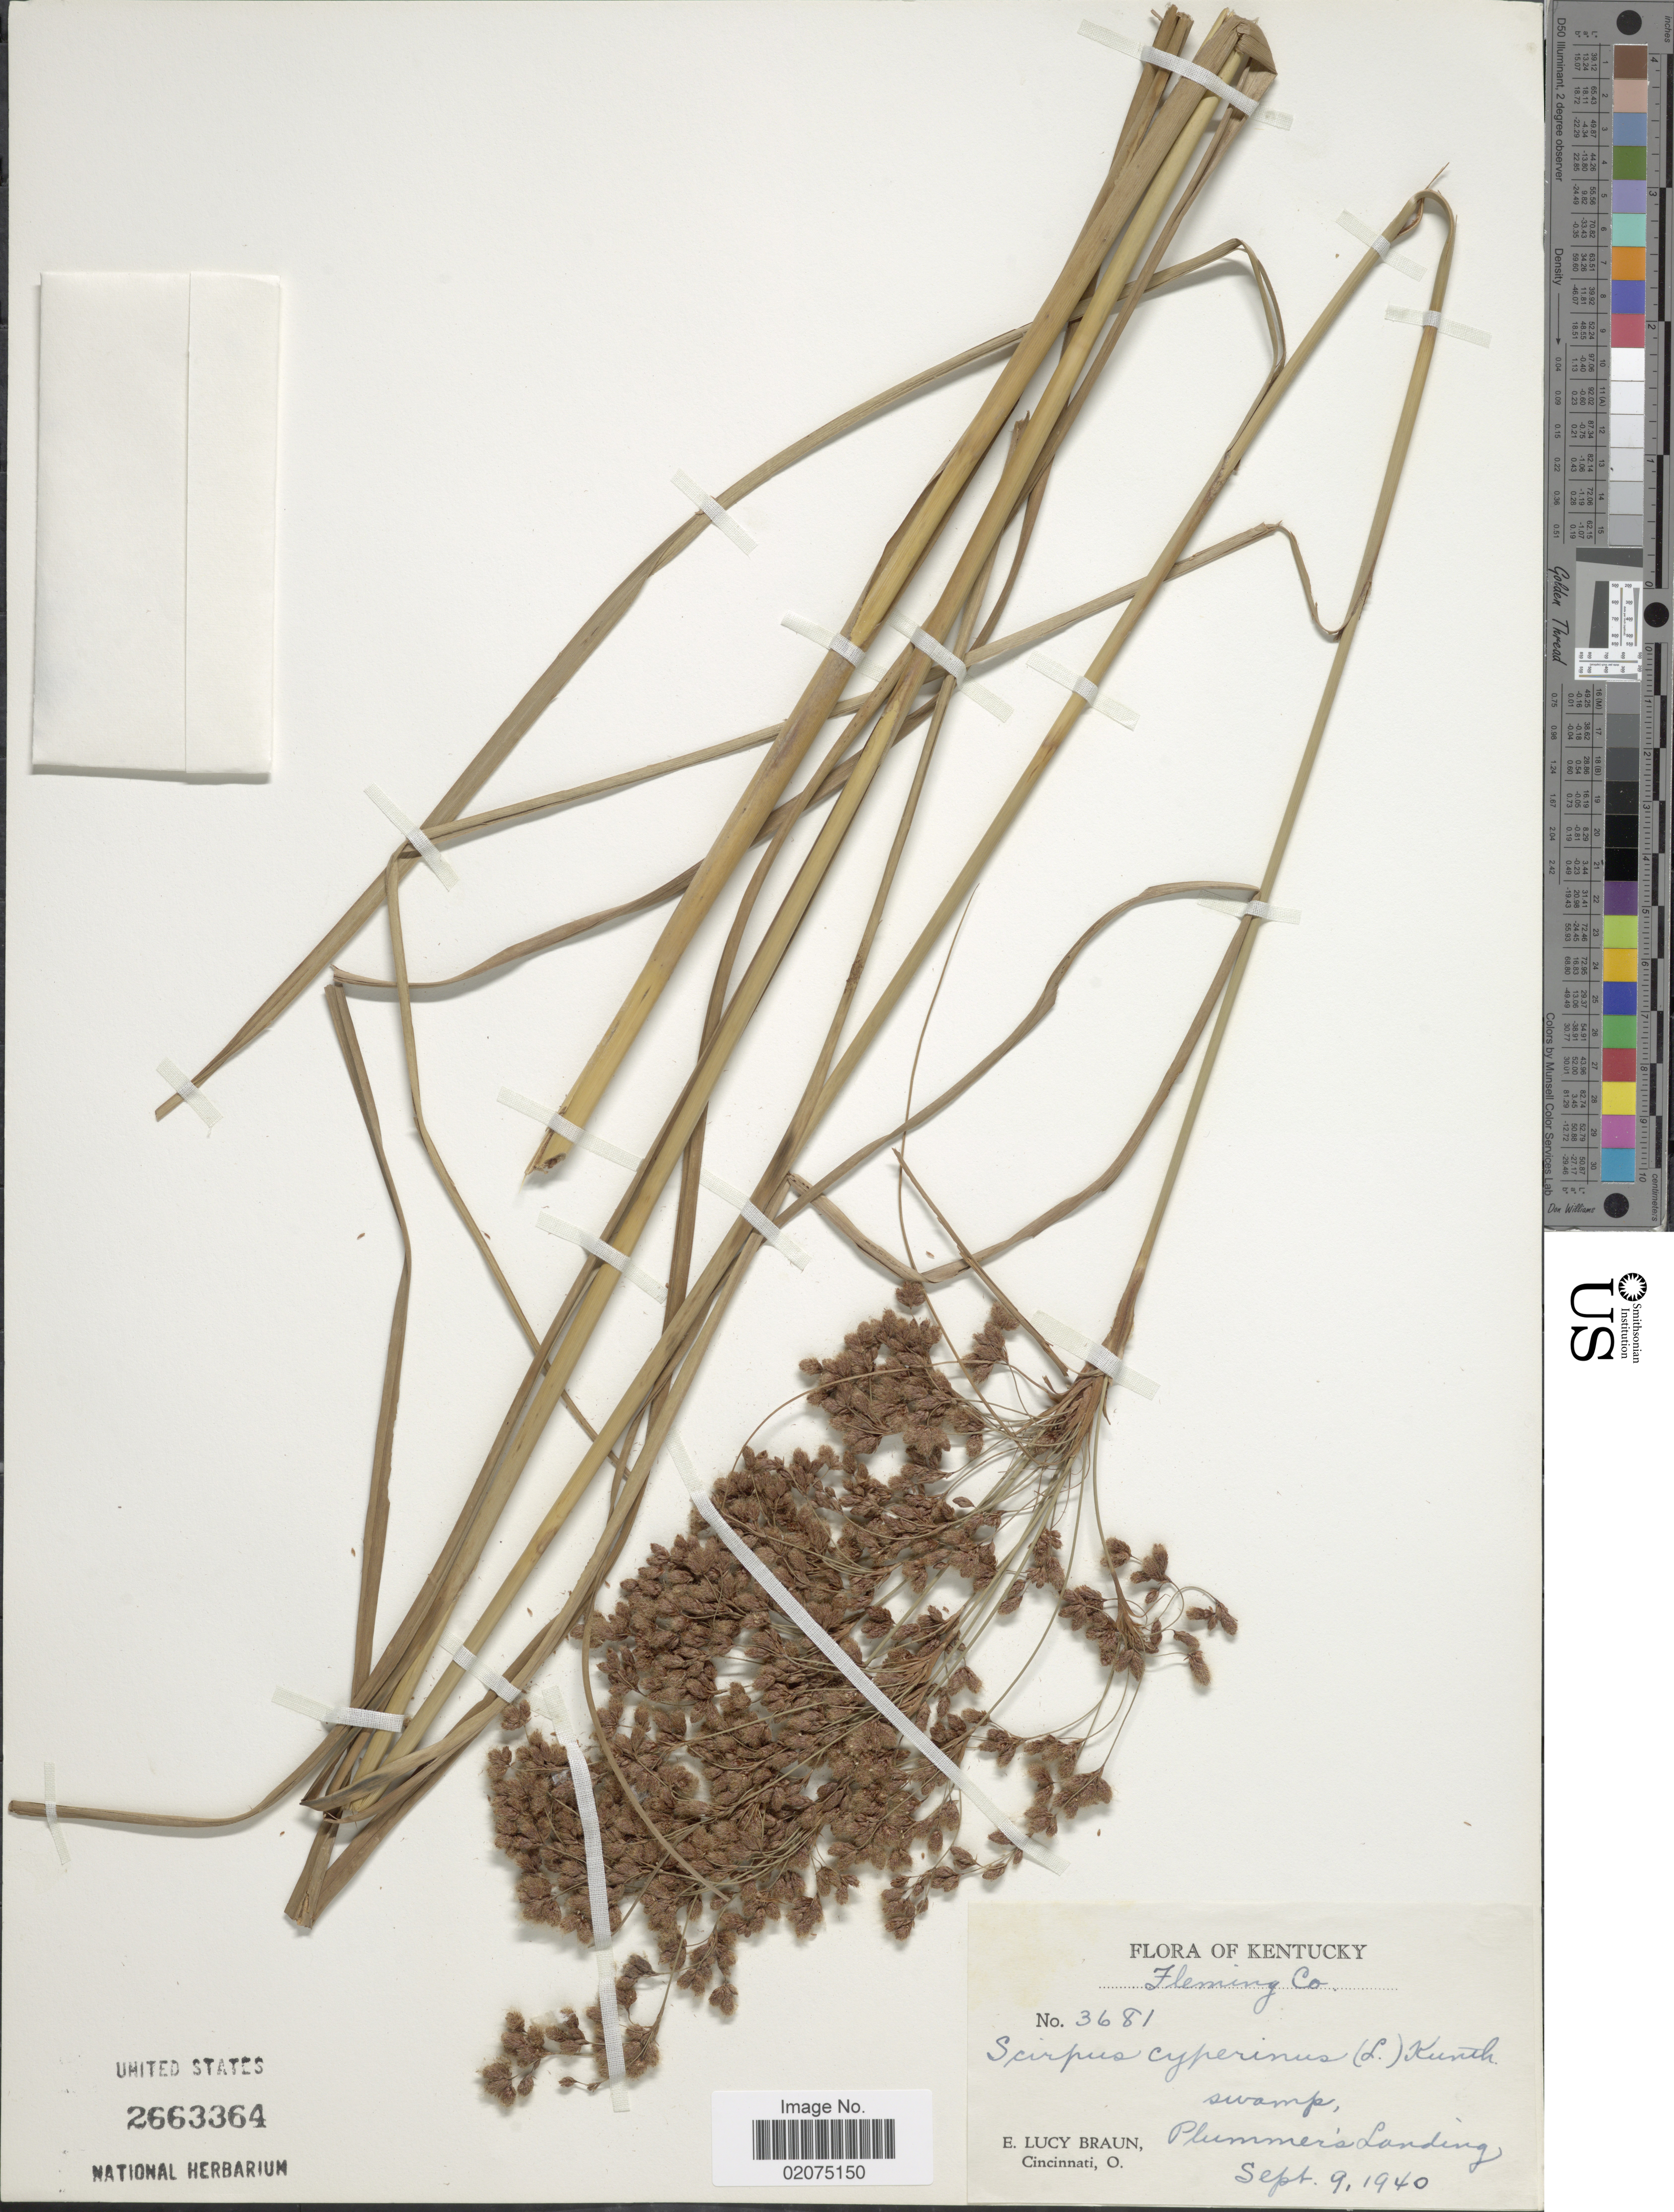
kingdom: Plantae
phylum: Tracheophyta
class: Liliopsida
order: Poales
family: Cyperaceae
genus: Scirpus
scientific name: Scirpus cyperinus (L.) Kunth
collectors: E. L. Braun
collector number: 3681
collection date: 1940-09-09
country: United States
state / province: Kentucky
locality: Fleming Co, Plummer's Landing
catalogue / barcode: US 2663364